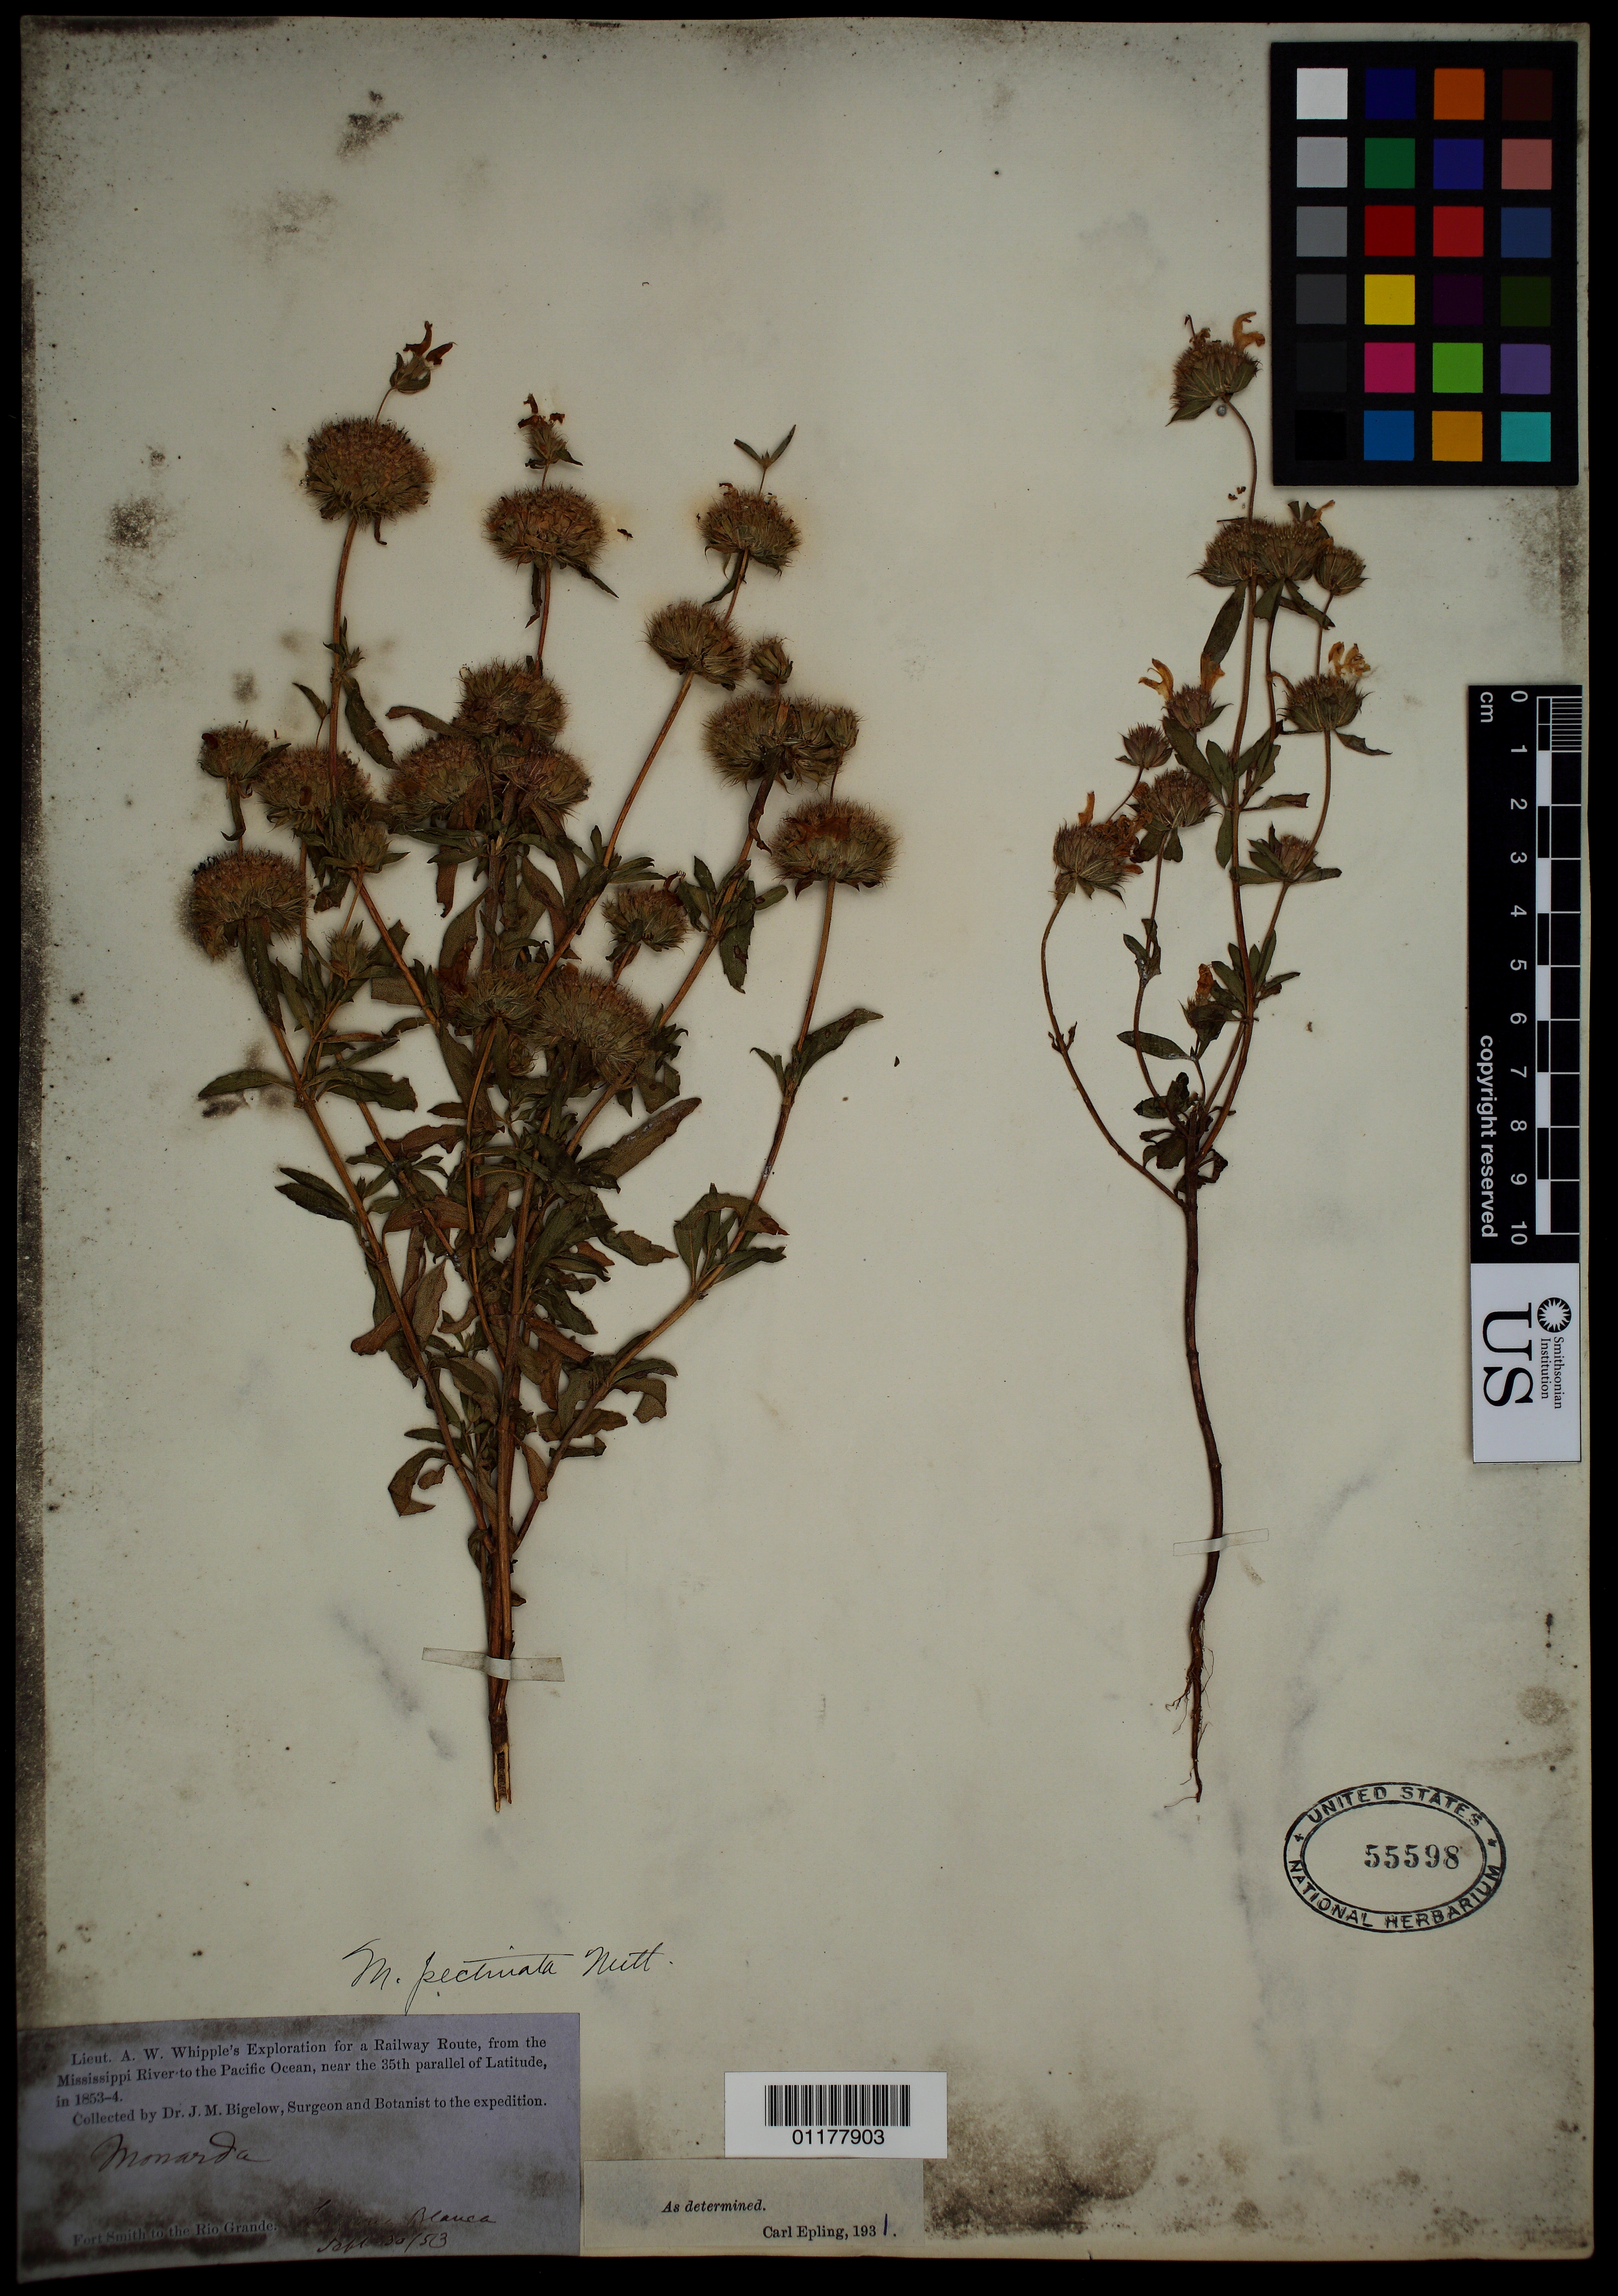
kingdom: Plantae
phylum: Tracheophyta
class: Magnoliopsida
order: Lamiales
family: Lamiaceae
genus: Monarda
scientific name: Monarda pectinata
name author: Nutt.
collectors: J. M. Bigelow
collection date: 1853-09-30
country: United States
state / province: New Mexico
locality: Laguna Blanca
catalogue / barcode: US 555978